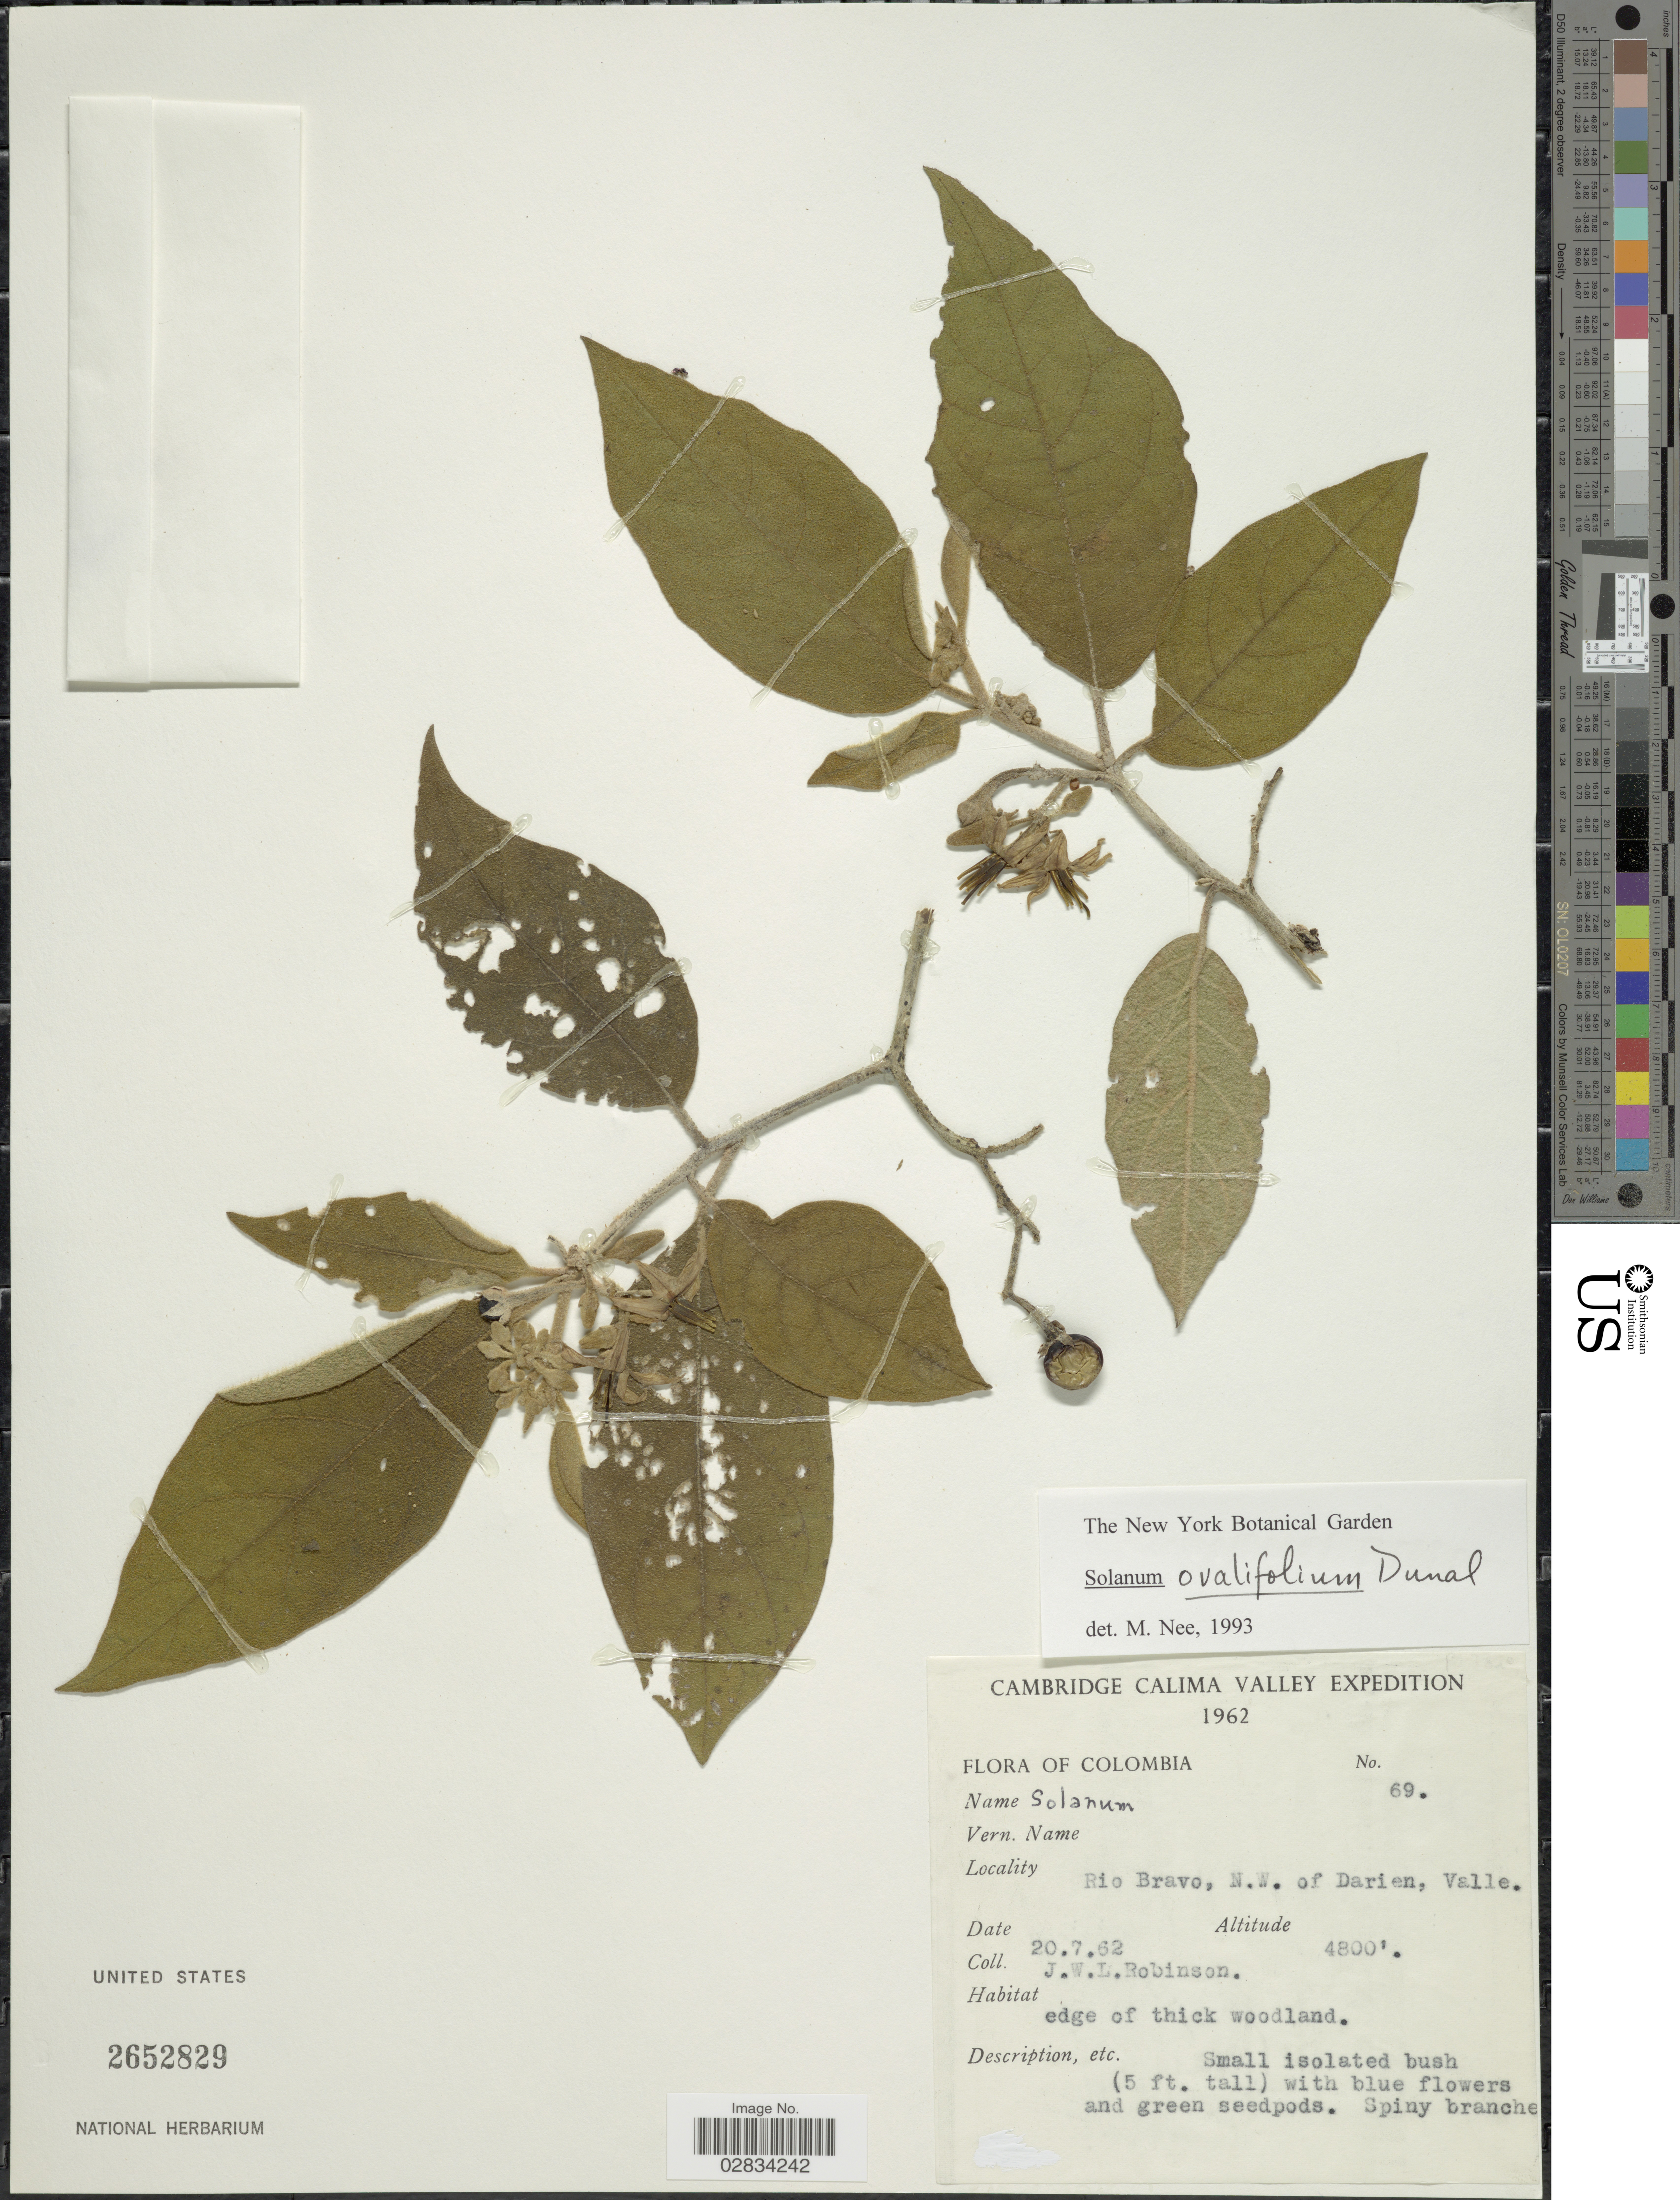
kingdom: Plantae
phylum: Tracheophyta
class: Magnoliopsida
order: Solanales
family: Solanaceae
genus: Solanum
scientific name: Solanum ovalifolium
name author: Dunal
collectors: J. W. Robinson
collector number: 69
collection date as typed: Transcribed d/m/y: 20/7/62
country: Colombia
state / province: Valle del Cauca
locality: Calima Valley, Rio Bravo, N.W. of Darien, Valle.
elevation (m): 1463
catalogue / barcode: US 2652829